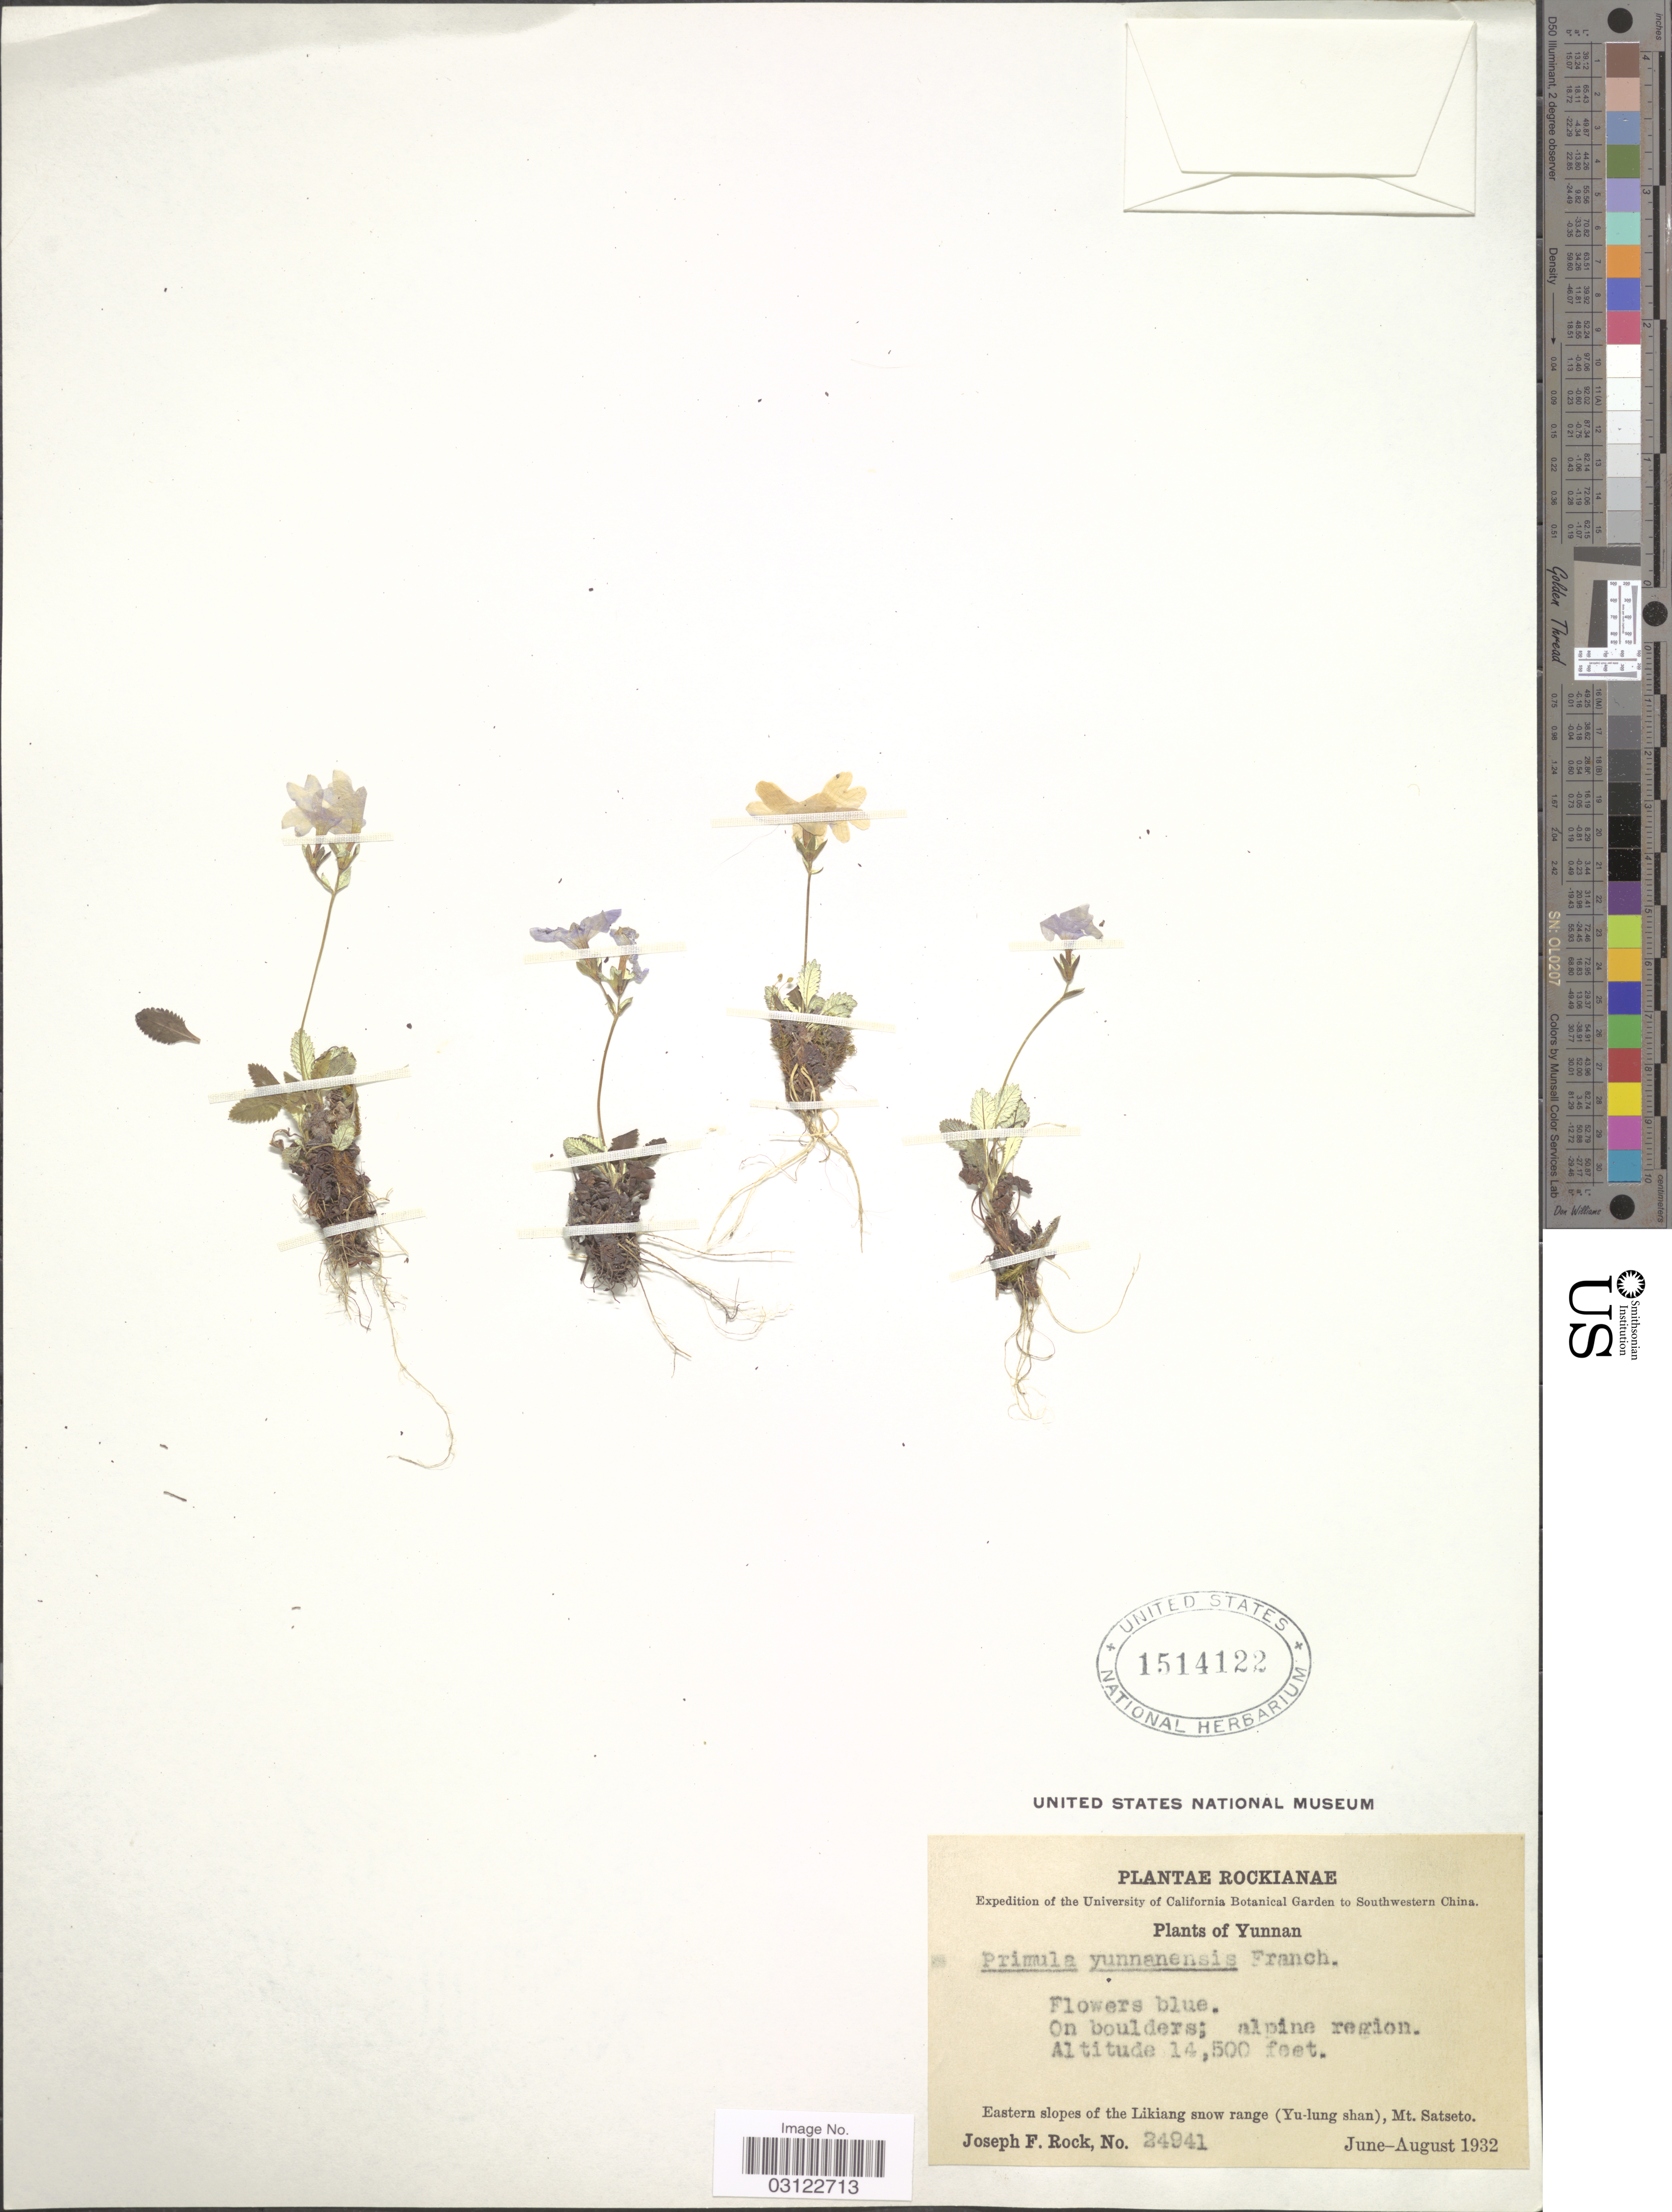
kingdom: Plantae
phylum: Tracheophyta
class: Magnoliopsida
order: Ericales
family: Primulaceae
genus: Primula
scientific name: Primula yunnanensis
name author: Franch.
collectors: J. F. Rock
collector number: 24941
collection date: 1932-06/1932-08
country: China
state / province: Yunnan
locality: Southwestern China. On boulders; alpine region. Eastern slopes of the Likiang snow range (Yu-lung shan), Mt. Satseto.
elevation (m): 4420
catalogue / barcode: US 1514122